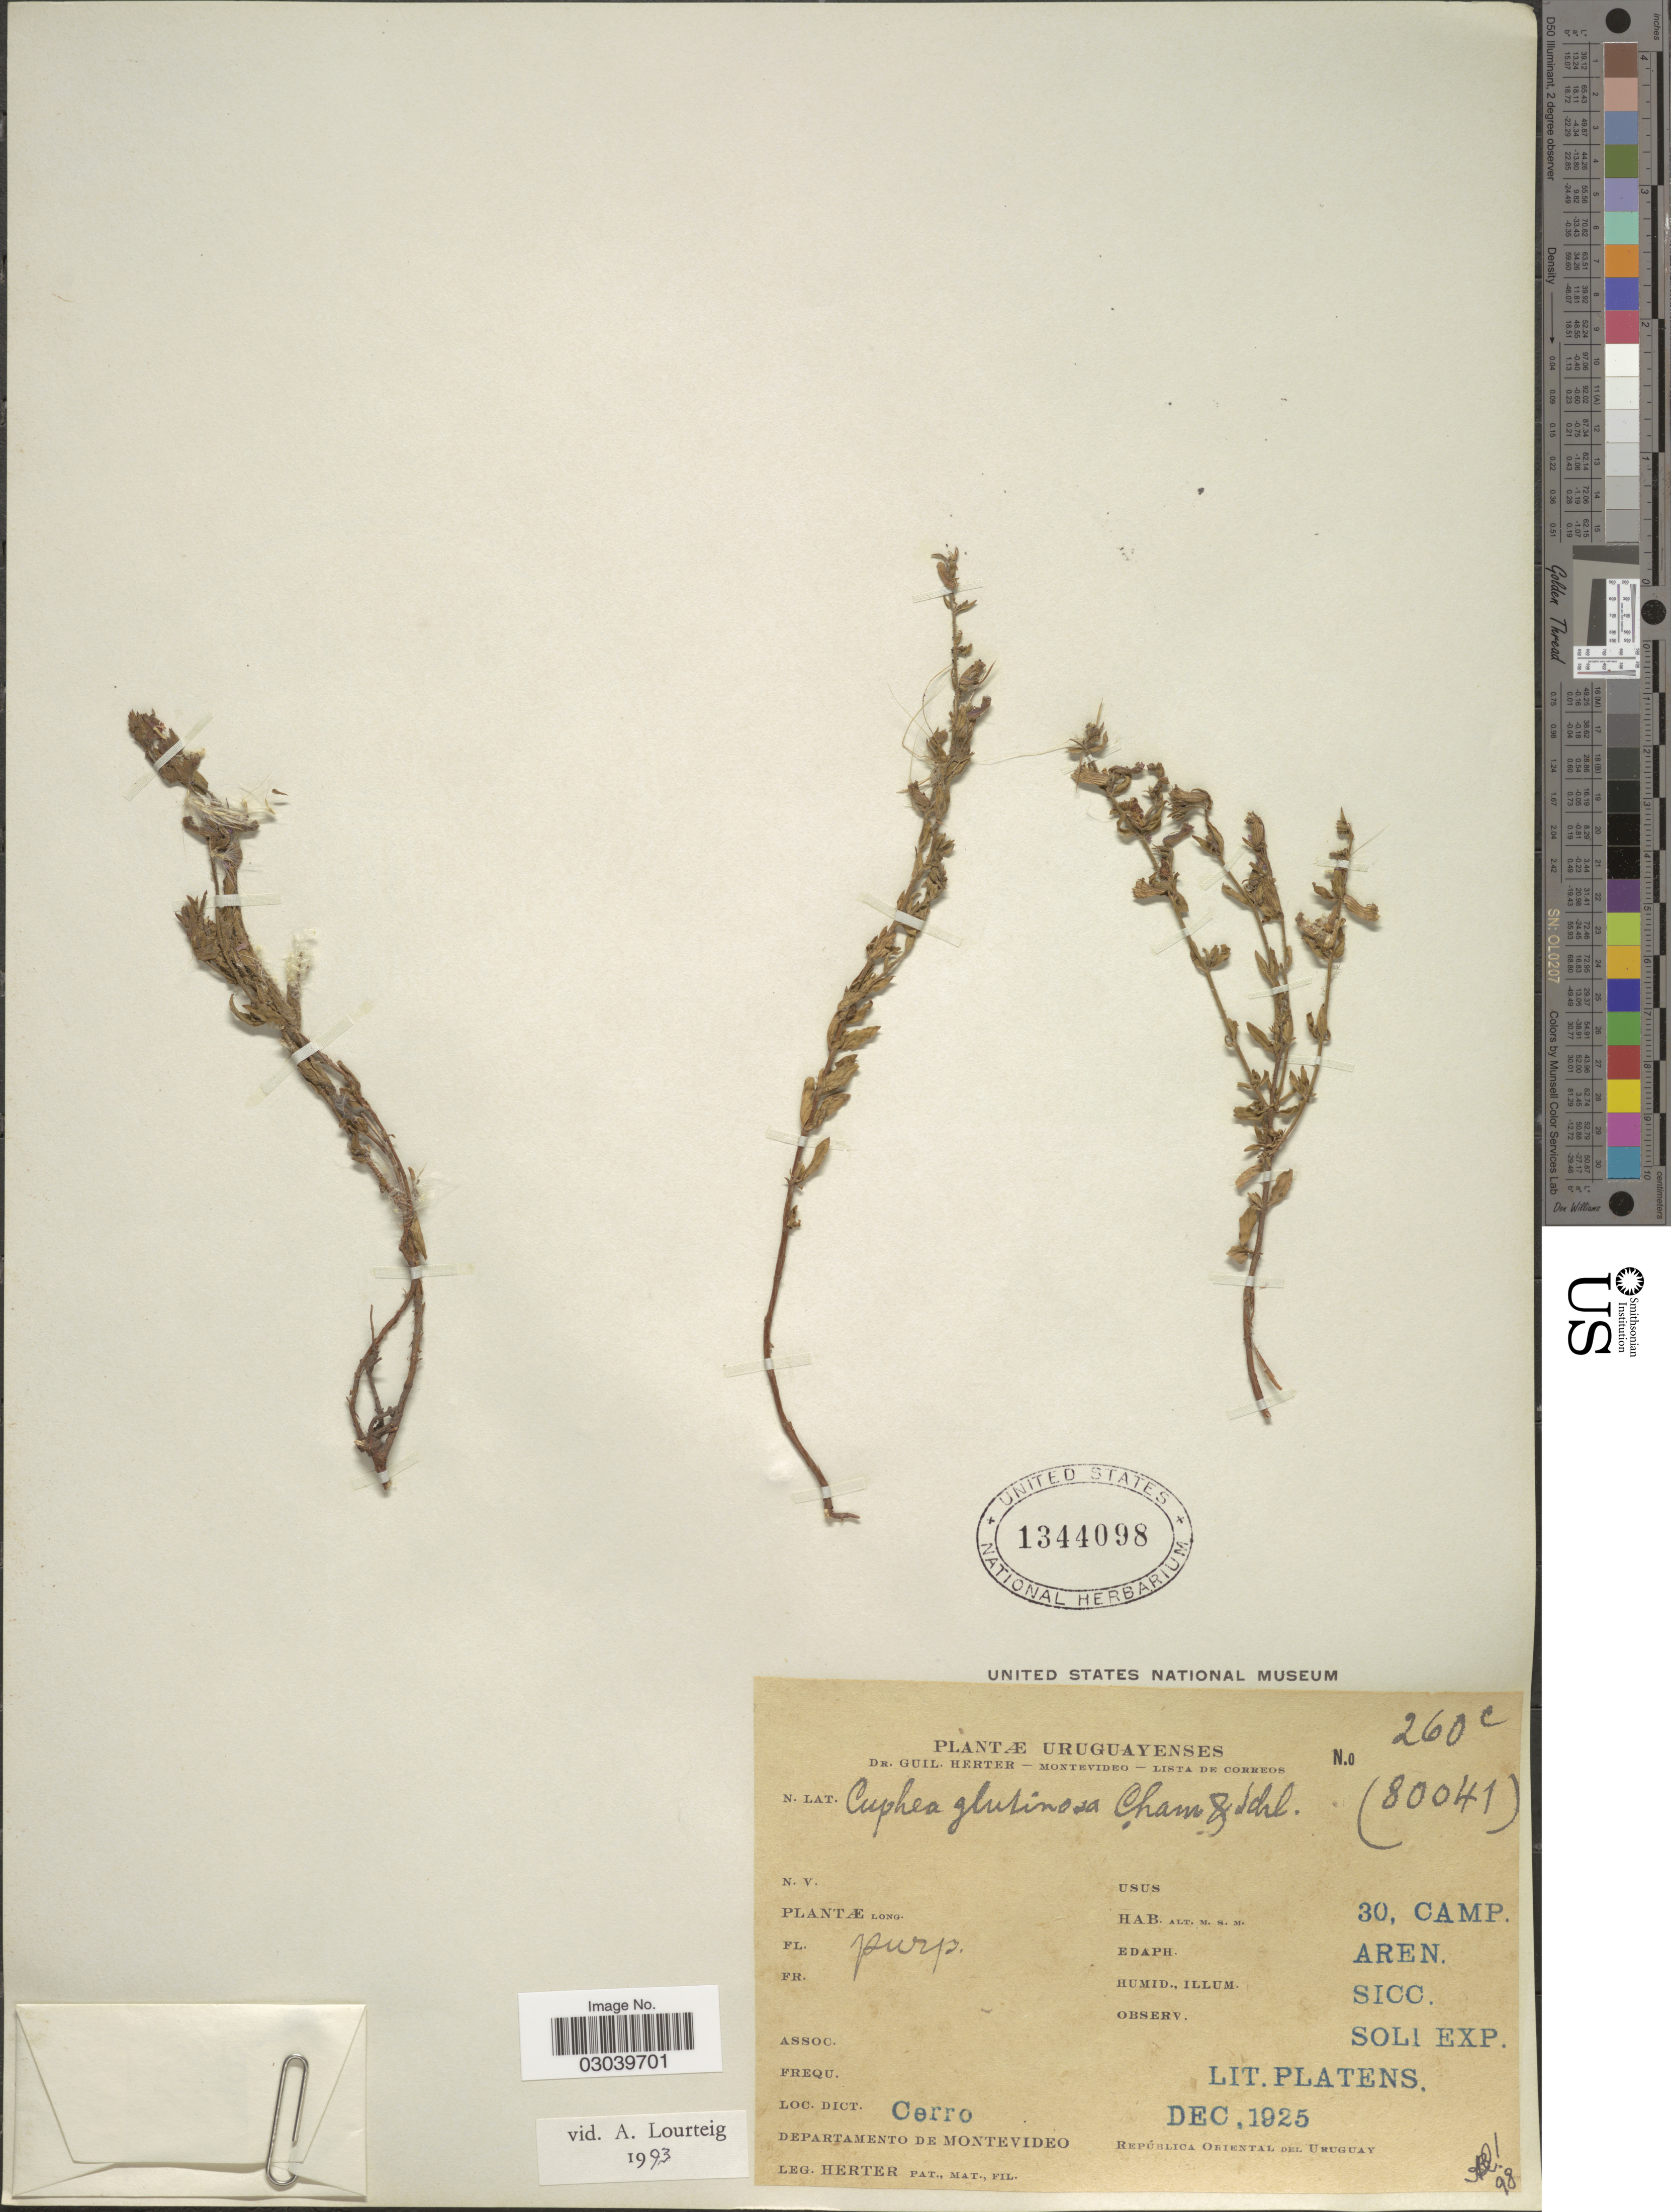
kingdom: Plantae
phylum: Tracheophyta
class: Magnoliopsida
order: Myrtales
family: Lythraceae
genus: Cuphea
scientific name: Cuphea glutinosa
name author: Cham. & Schltdl.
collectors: G. Herter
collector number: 260c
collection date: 1925-12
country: Uruguay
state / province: Montevideo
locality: Dict. Cerro. Departamento de Montevideo.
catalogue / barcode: US 1344098